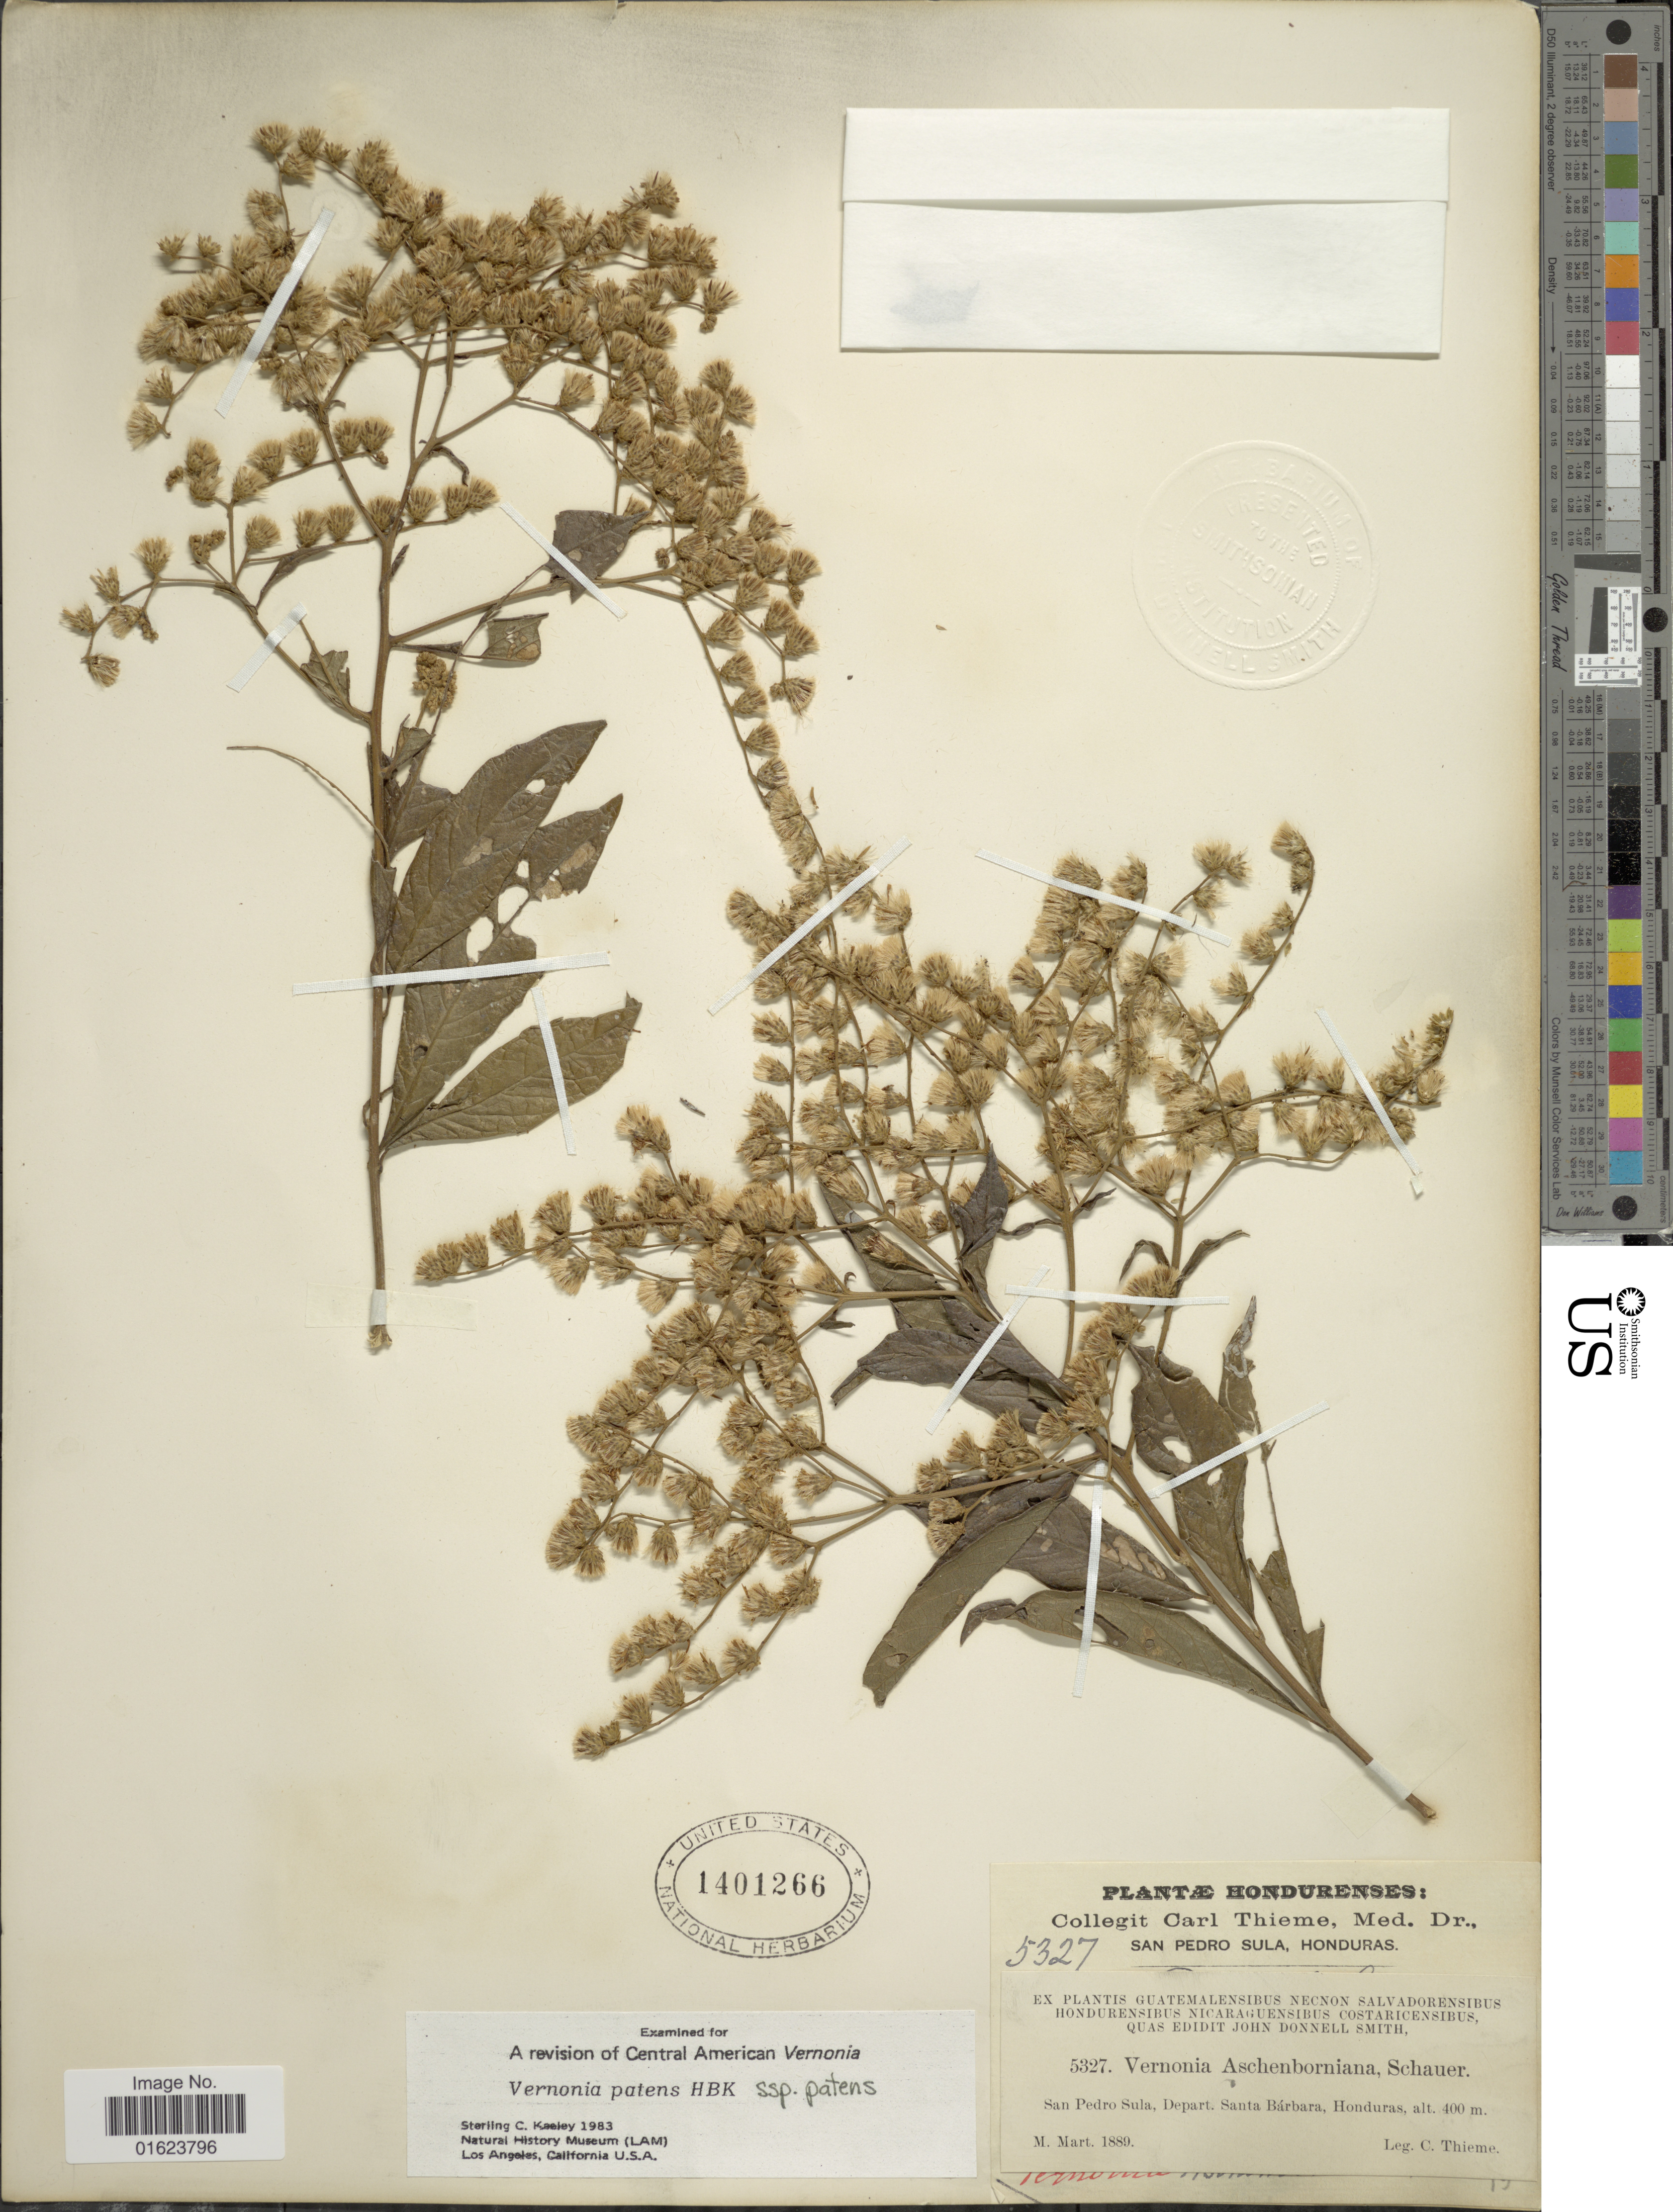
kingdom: Plantae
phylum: Tracheophyta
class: Magnoliopsida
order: Asterales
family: Asteraceae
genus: Vernonanthura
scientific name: Vernonanthura patens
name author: (Kunth) H. Rob.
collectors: C. Thieme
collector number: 5327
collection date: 1889-03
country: Honduras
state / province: Santa Bárbara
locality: San Pedro Sula, Depart, Santa Barbara, Honduras.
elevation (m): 400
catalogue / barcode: US 1401266